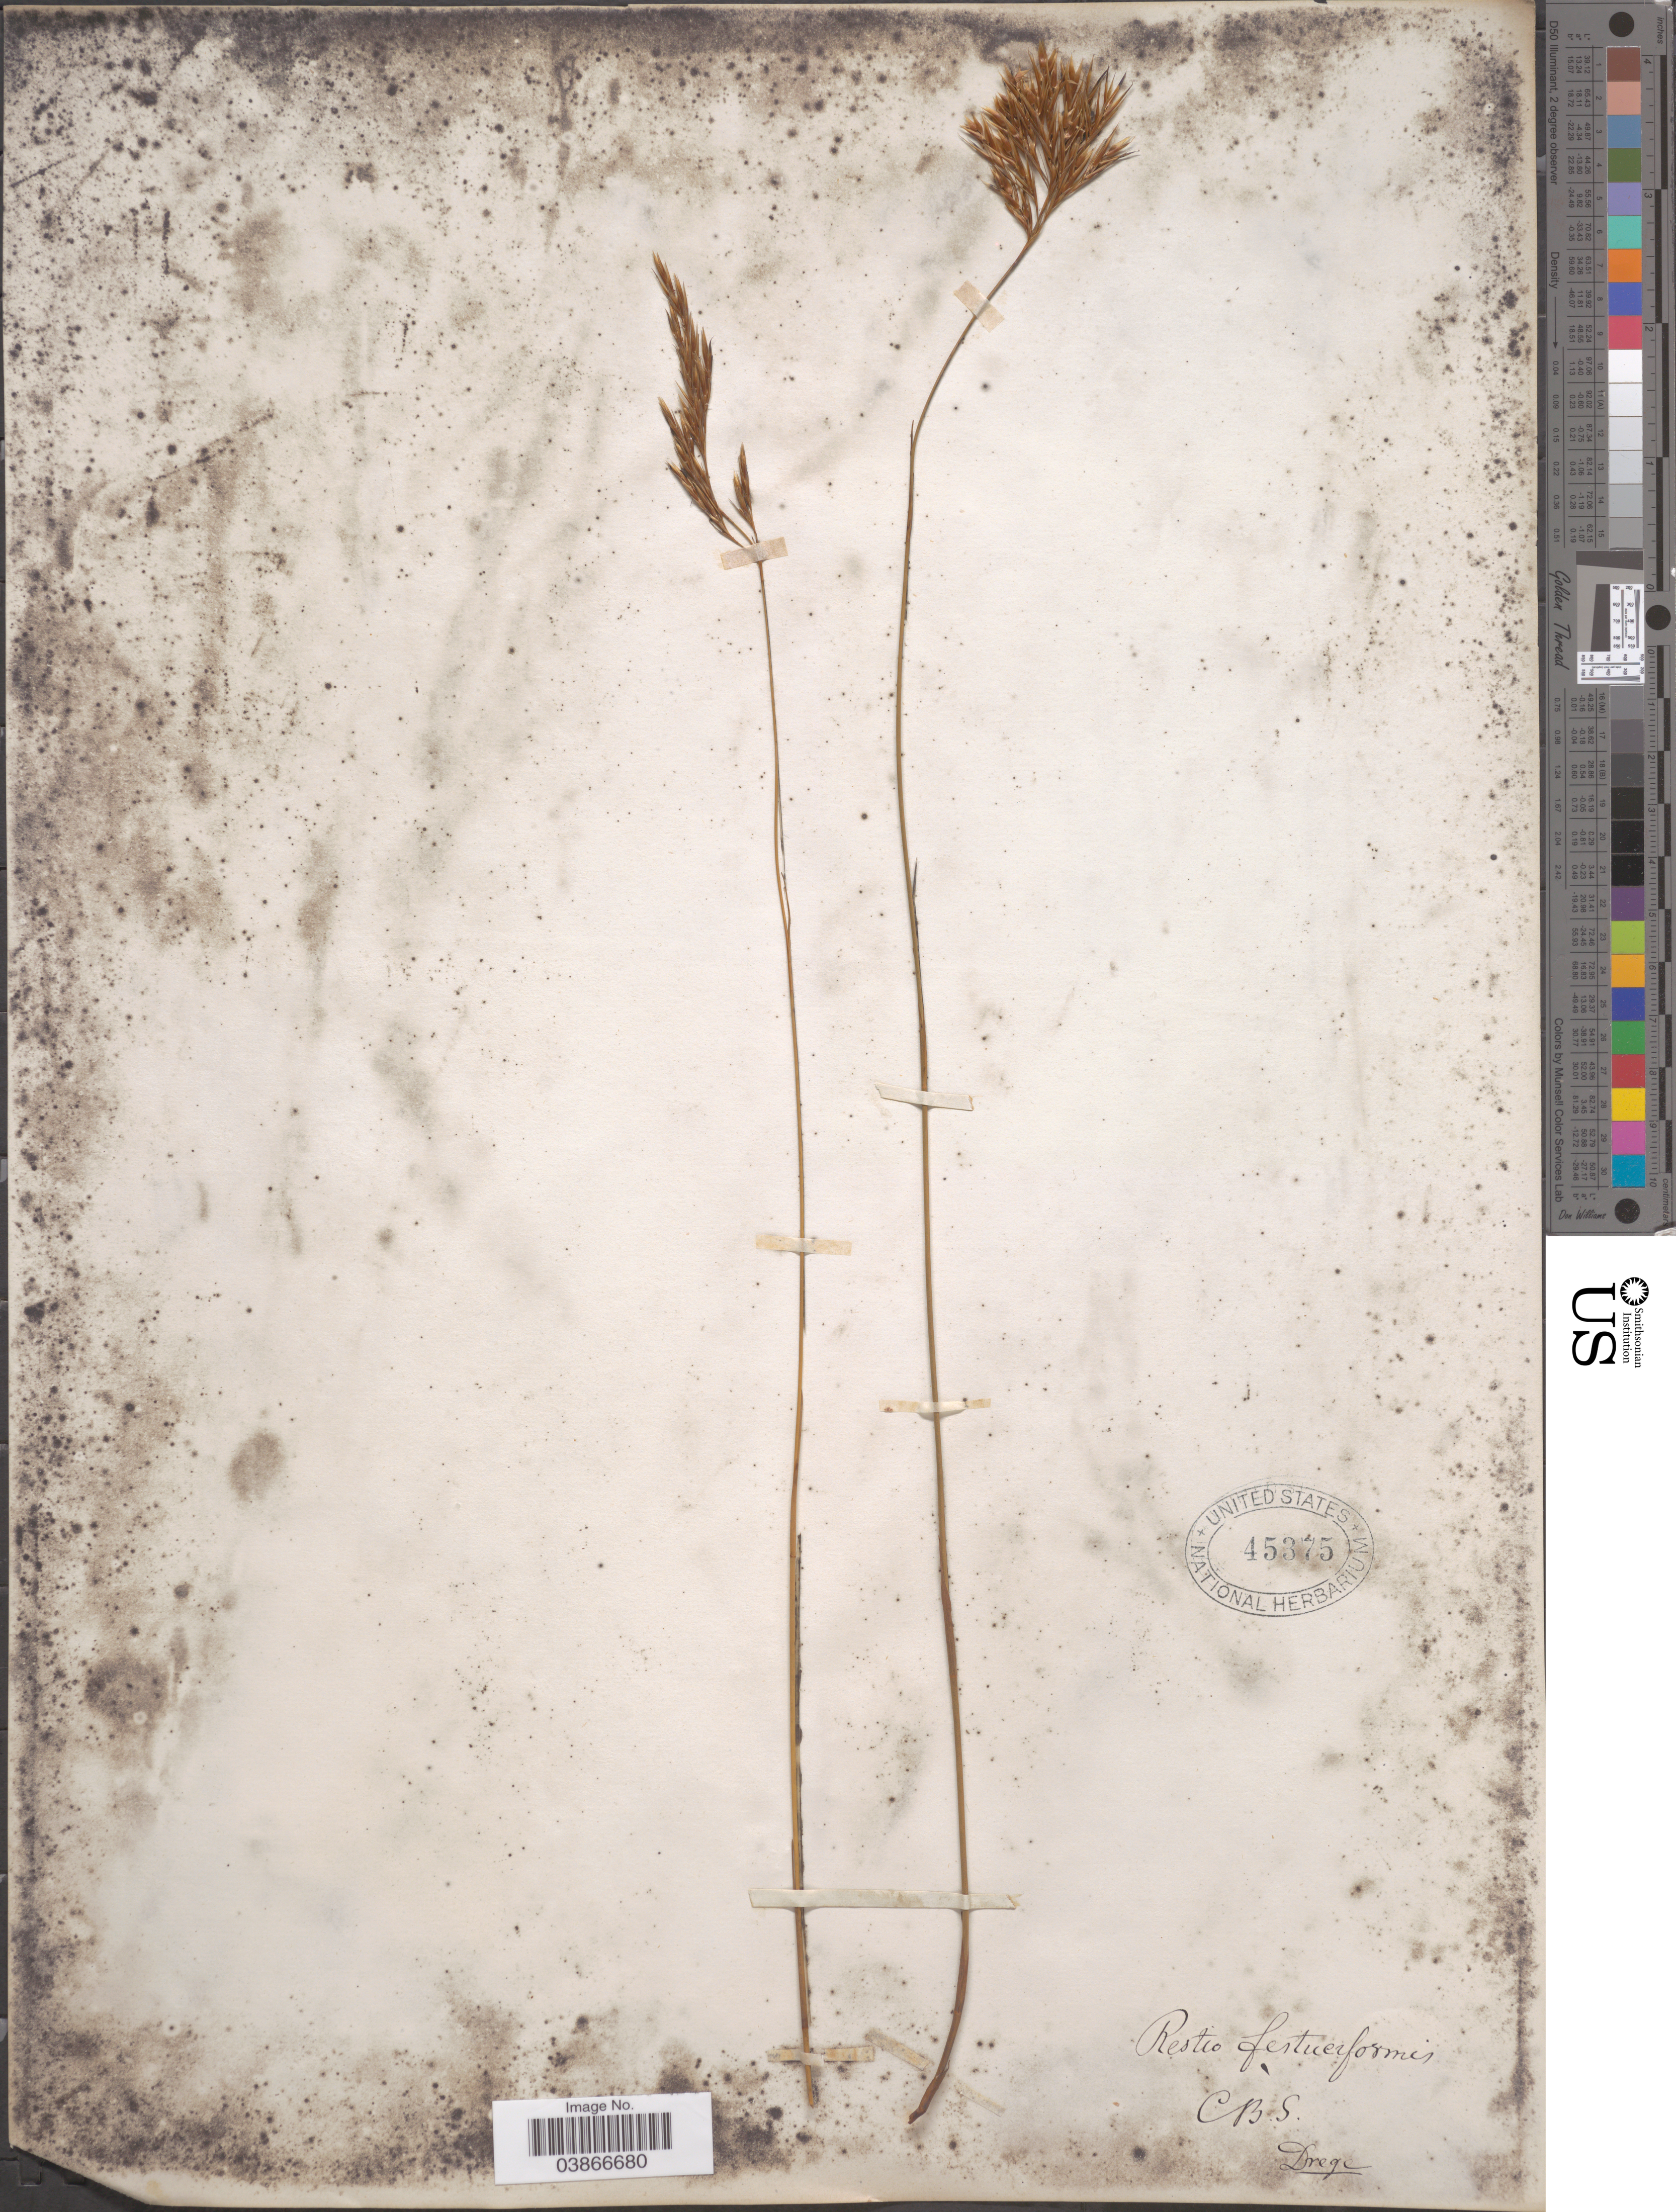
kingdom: Plantae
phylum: Tracheophyta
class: Liliopsida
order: Poales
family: Restionaceae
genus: Restio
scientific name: Restio festuciformis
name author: Nees ex Mast.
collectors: Drege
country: South Africa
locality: C.B.S. [=Caput Bona Spei, Cape of Good Hope]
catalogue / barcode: US 45375